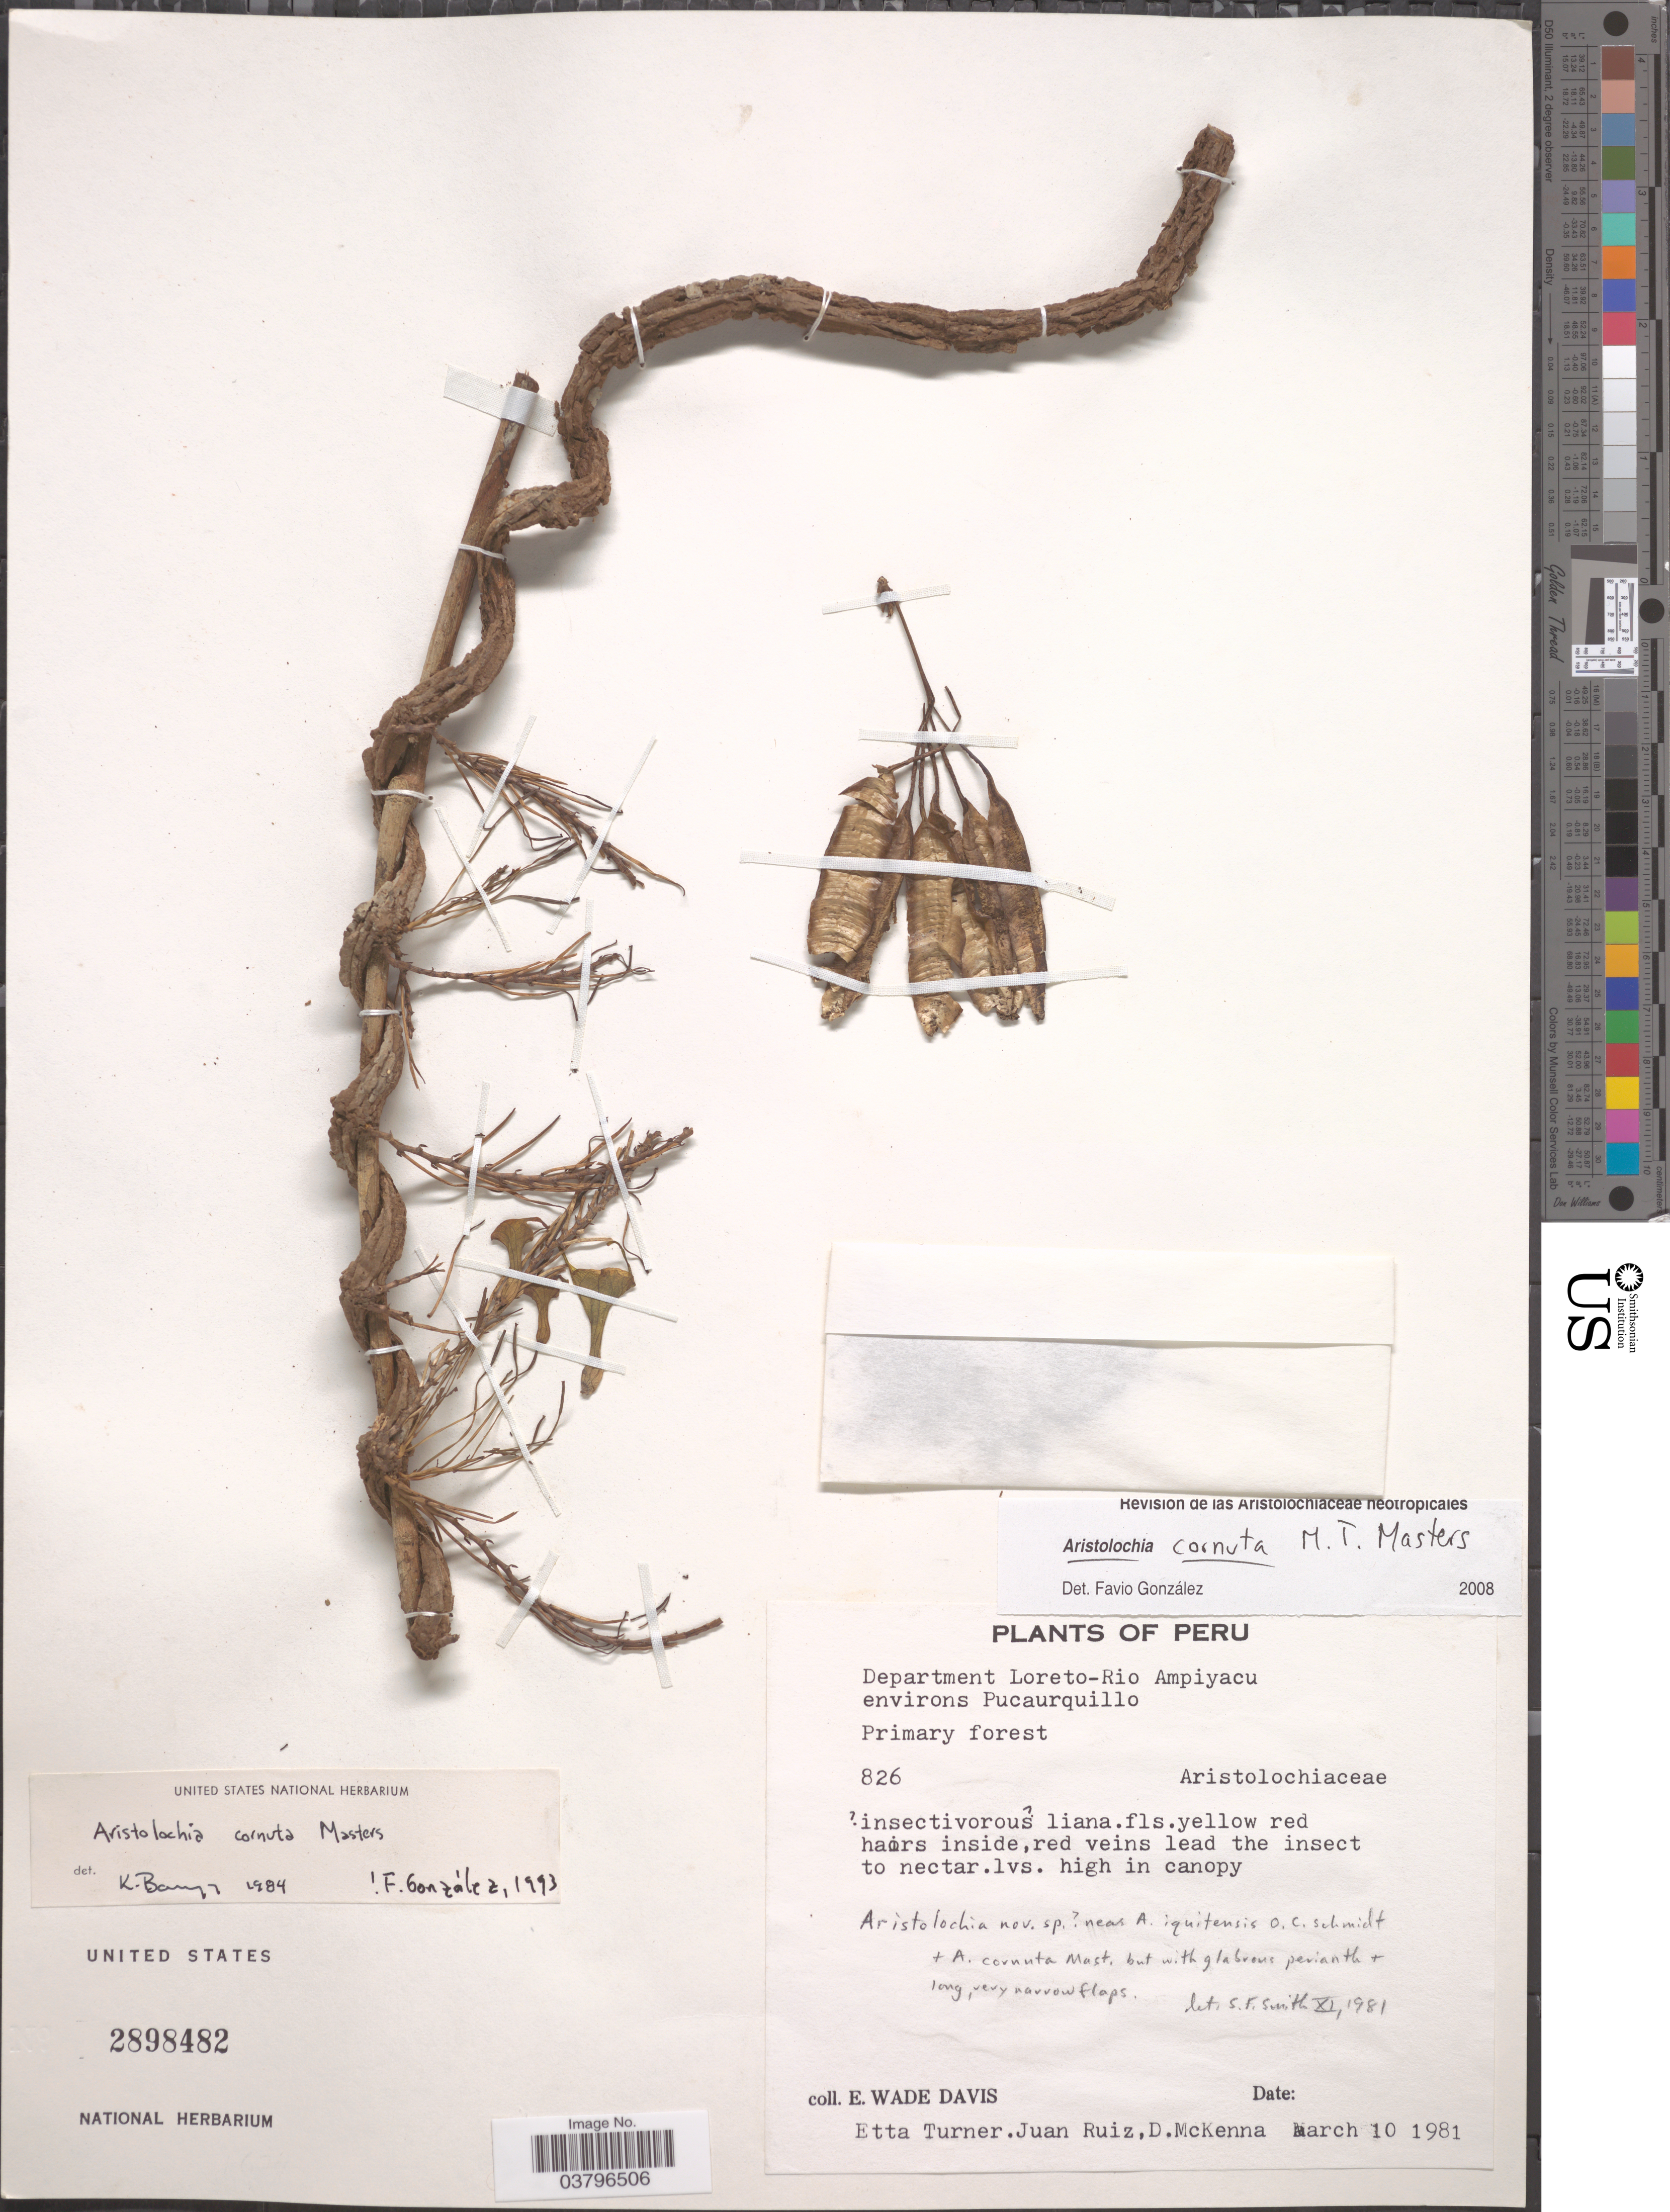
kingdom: Plantae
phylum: Tracheophyta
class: Magnoliopsida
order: Piperales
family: Aristolochiaceae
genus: Aristolochia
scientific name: Aristolochia cornuta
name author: Mast.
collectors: E. Wade-Davis, E. Turner, J. Ruíz & D. McKenna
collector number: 826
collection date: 1981-03-10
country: Peru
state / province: Loreto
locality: Department Loreto- Rio Ampiyacu environs Pucaurquillo.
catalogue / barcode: US 2898482